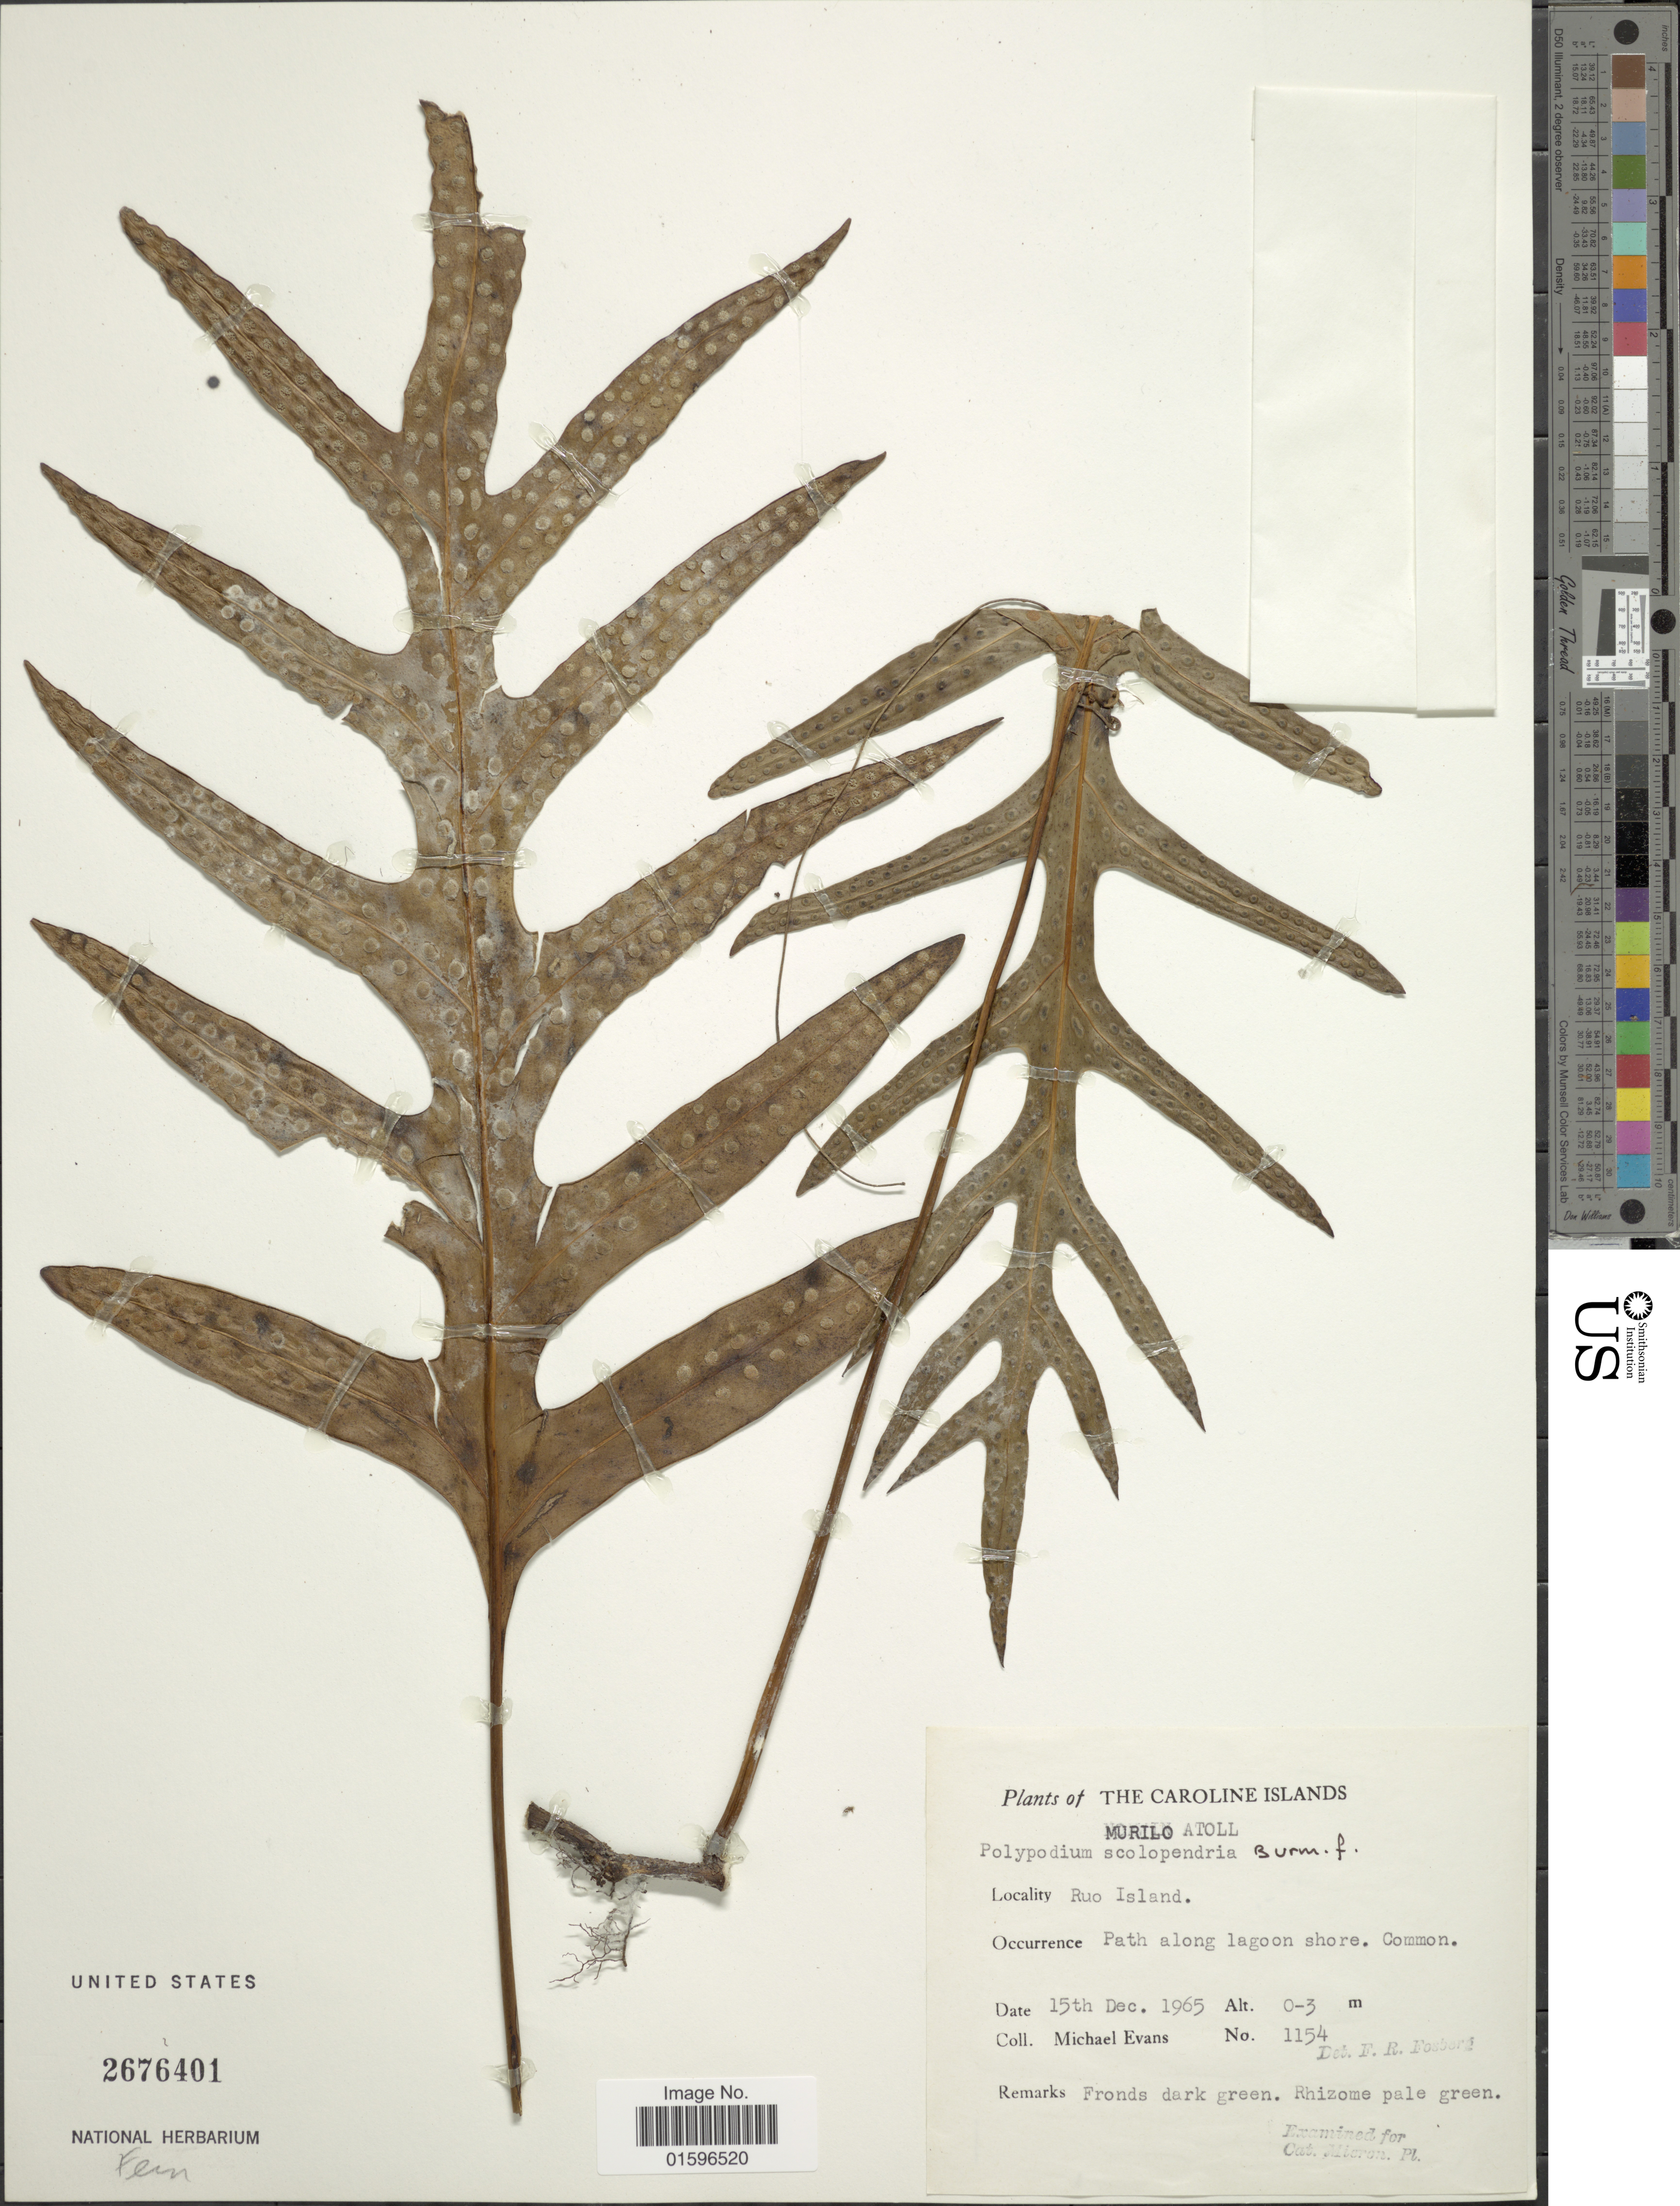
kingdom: Plantae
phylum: Tracheophyta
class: Polypodiopsida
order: Polypodiales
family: Polypodiaceae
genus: Polypodium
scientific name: Polypodium scolopendria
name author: Burm. f.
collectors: M. Evans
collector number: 1154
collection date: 1965-12-15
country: Micronesia, Federated States of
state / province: Truk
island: Murilo Atoll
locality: Murilo Atoll, Ruao Island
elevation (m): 0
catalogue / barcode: US 2676401